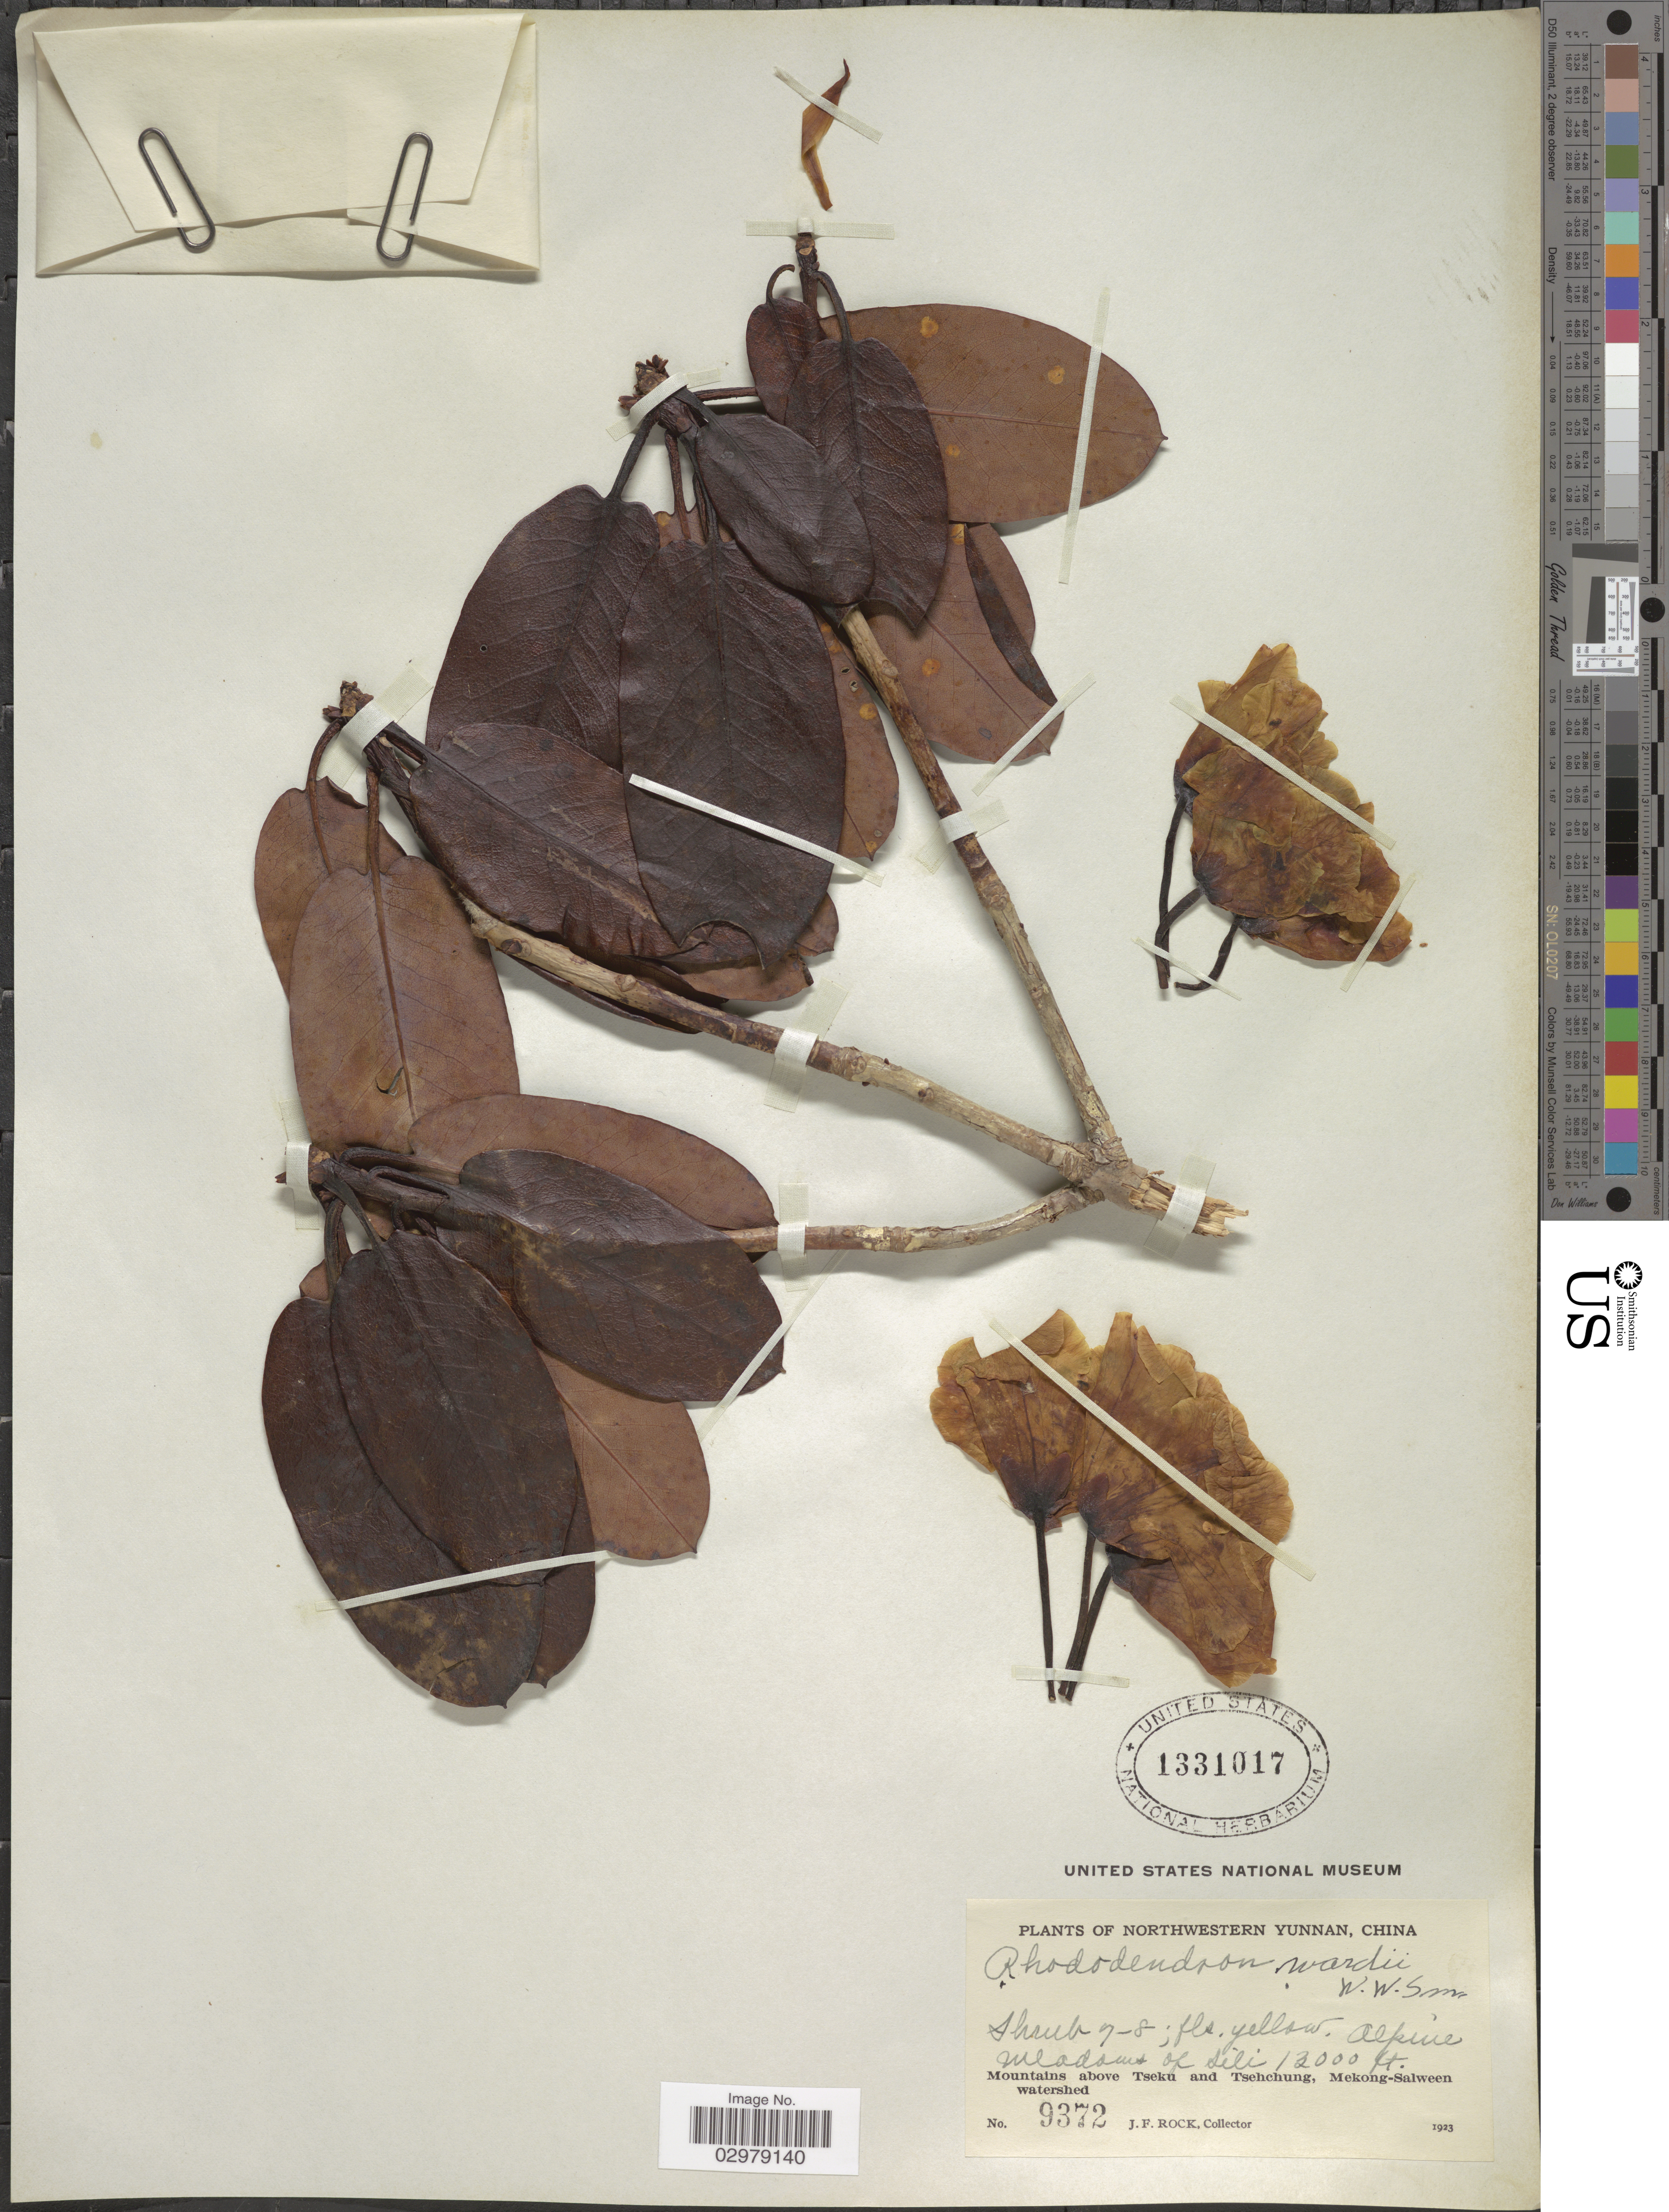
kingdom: Plantae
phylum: Tracheophyta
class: Magnoliopsida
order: Ericales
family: Ericaceae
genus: Rhododendron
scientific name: Rhododendron wardii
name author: W.W. Sm.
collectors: J. Rock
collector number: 9372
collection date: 1923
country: China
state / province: Yunnan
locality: Northwestern Yunnan. Alpine meadows of Sili. Mountains above Tseku and Tsehchung, Mekong-Salween watershed.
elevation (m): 3658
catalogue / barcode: US 1331017